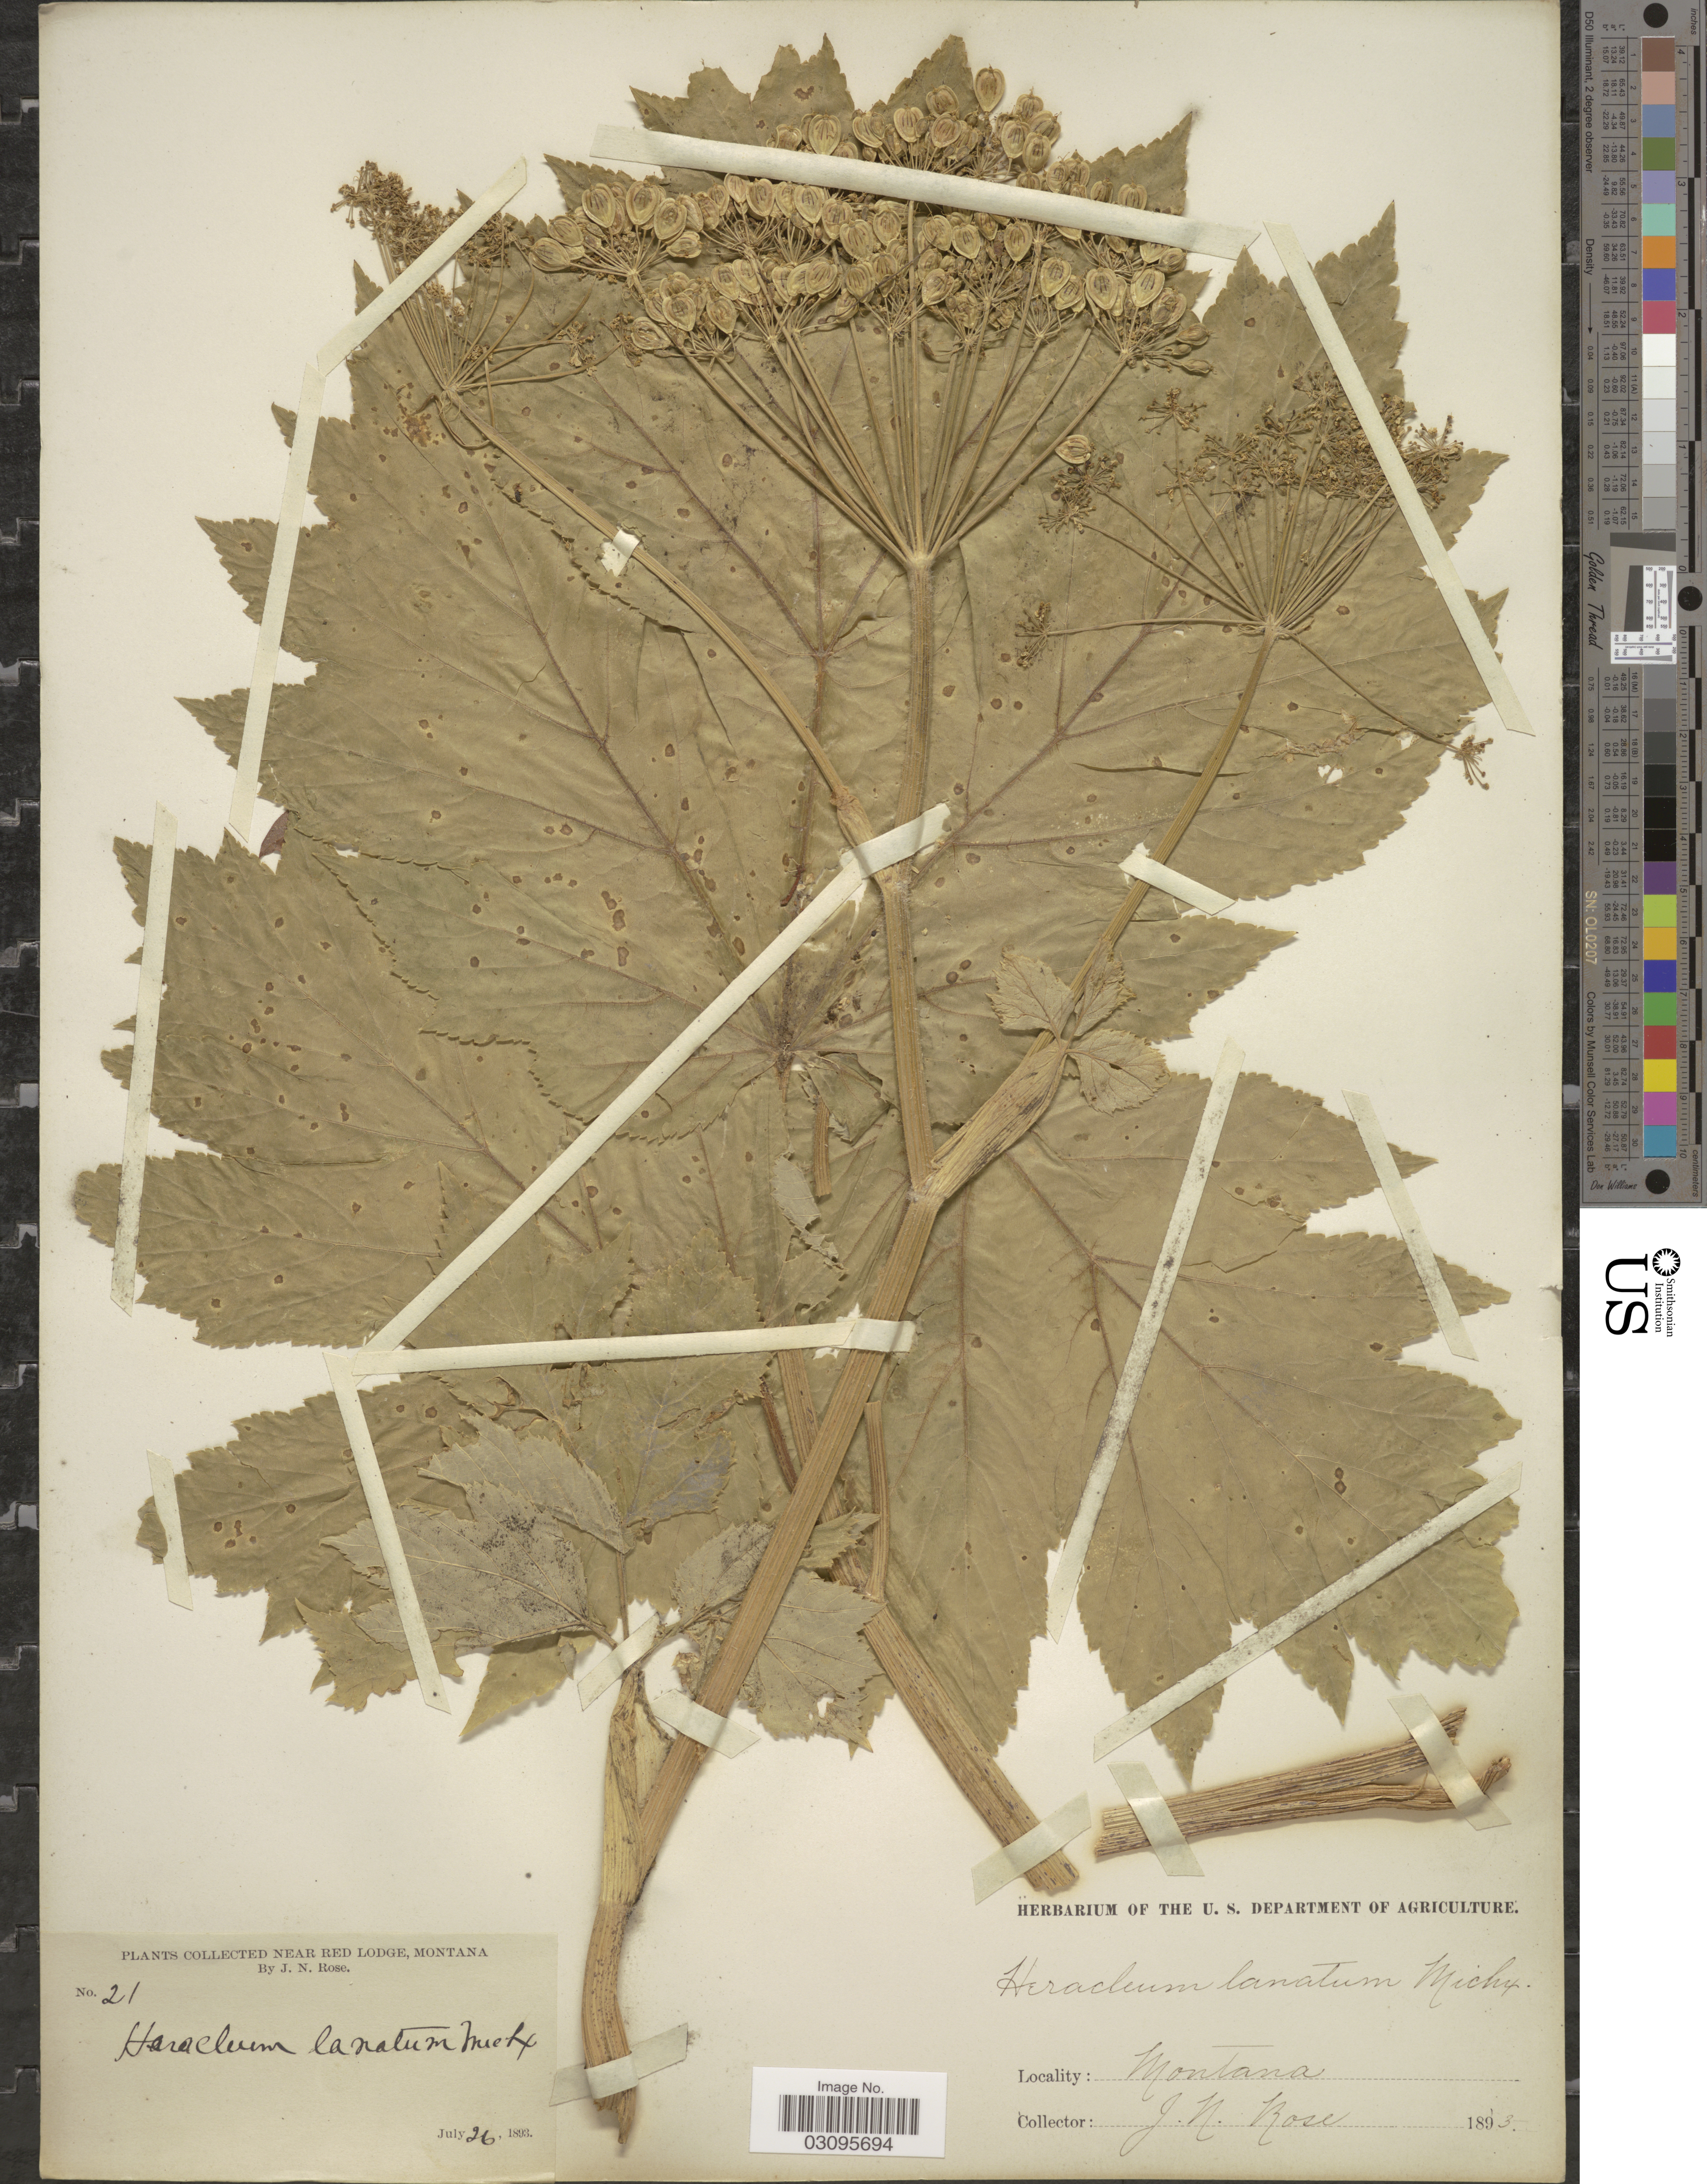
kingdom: Plantae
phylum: Tracheophyta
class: Magnoliopsida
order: Apiales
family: Apiaceae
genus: Heracleum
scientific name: Heracleum lanatum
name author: Michx.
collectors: J. N. Rose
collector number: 21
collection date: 1893-07-26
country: United States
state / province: Montana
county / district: Carbon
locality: Near Red Lodge.